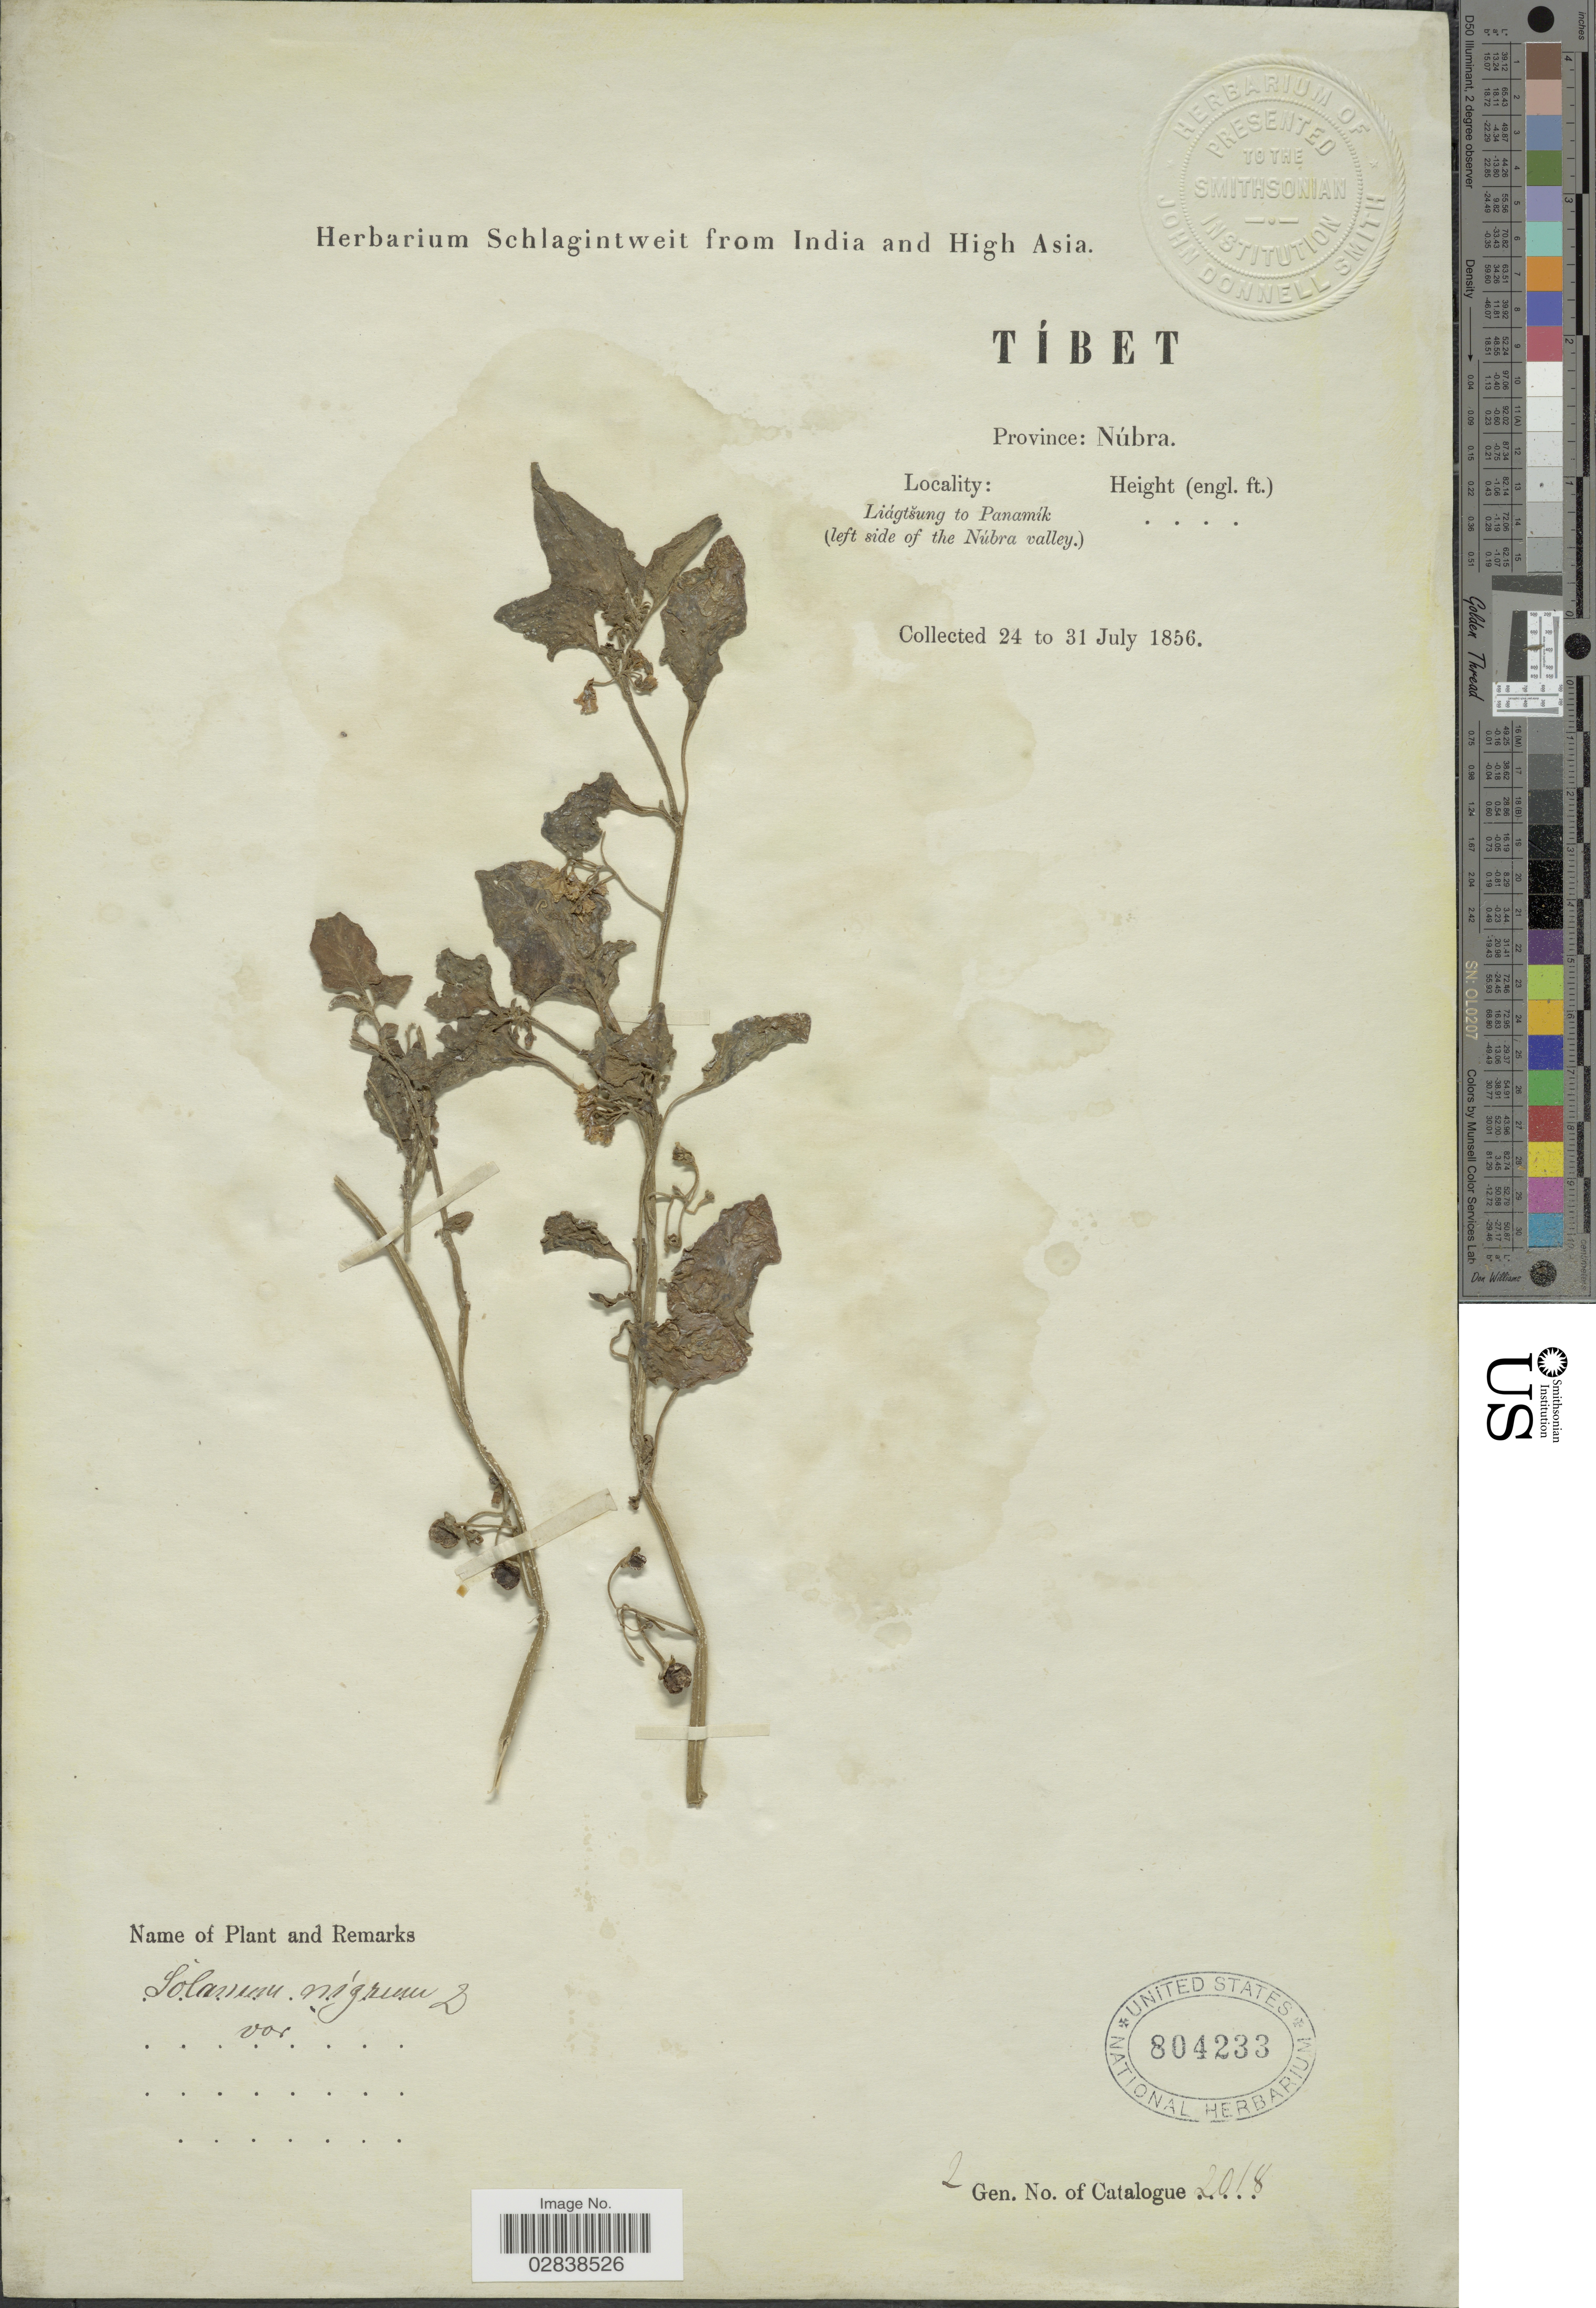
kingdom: Plantae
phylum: Tracheophyta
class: Magnoliopsida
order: Solanales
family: Solanaceae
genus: Solanum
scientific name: Solanum nigrum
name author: L.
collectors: ex herb. Schlagintweit from India and High Asia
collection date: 1856-07-24/1856-07-31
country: China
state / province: Xizang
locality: Tíbet, Province: Núbra, Liágtsung to Panamík (left side of the Núbra valley).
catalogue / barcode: US 804233